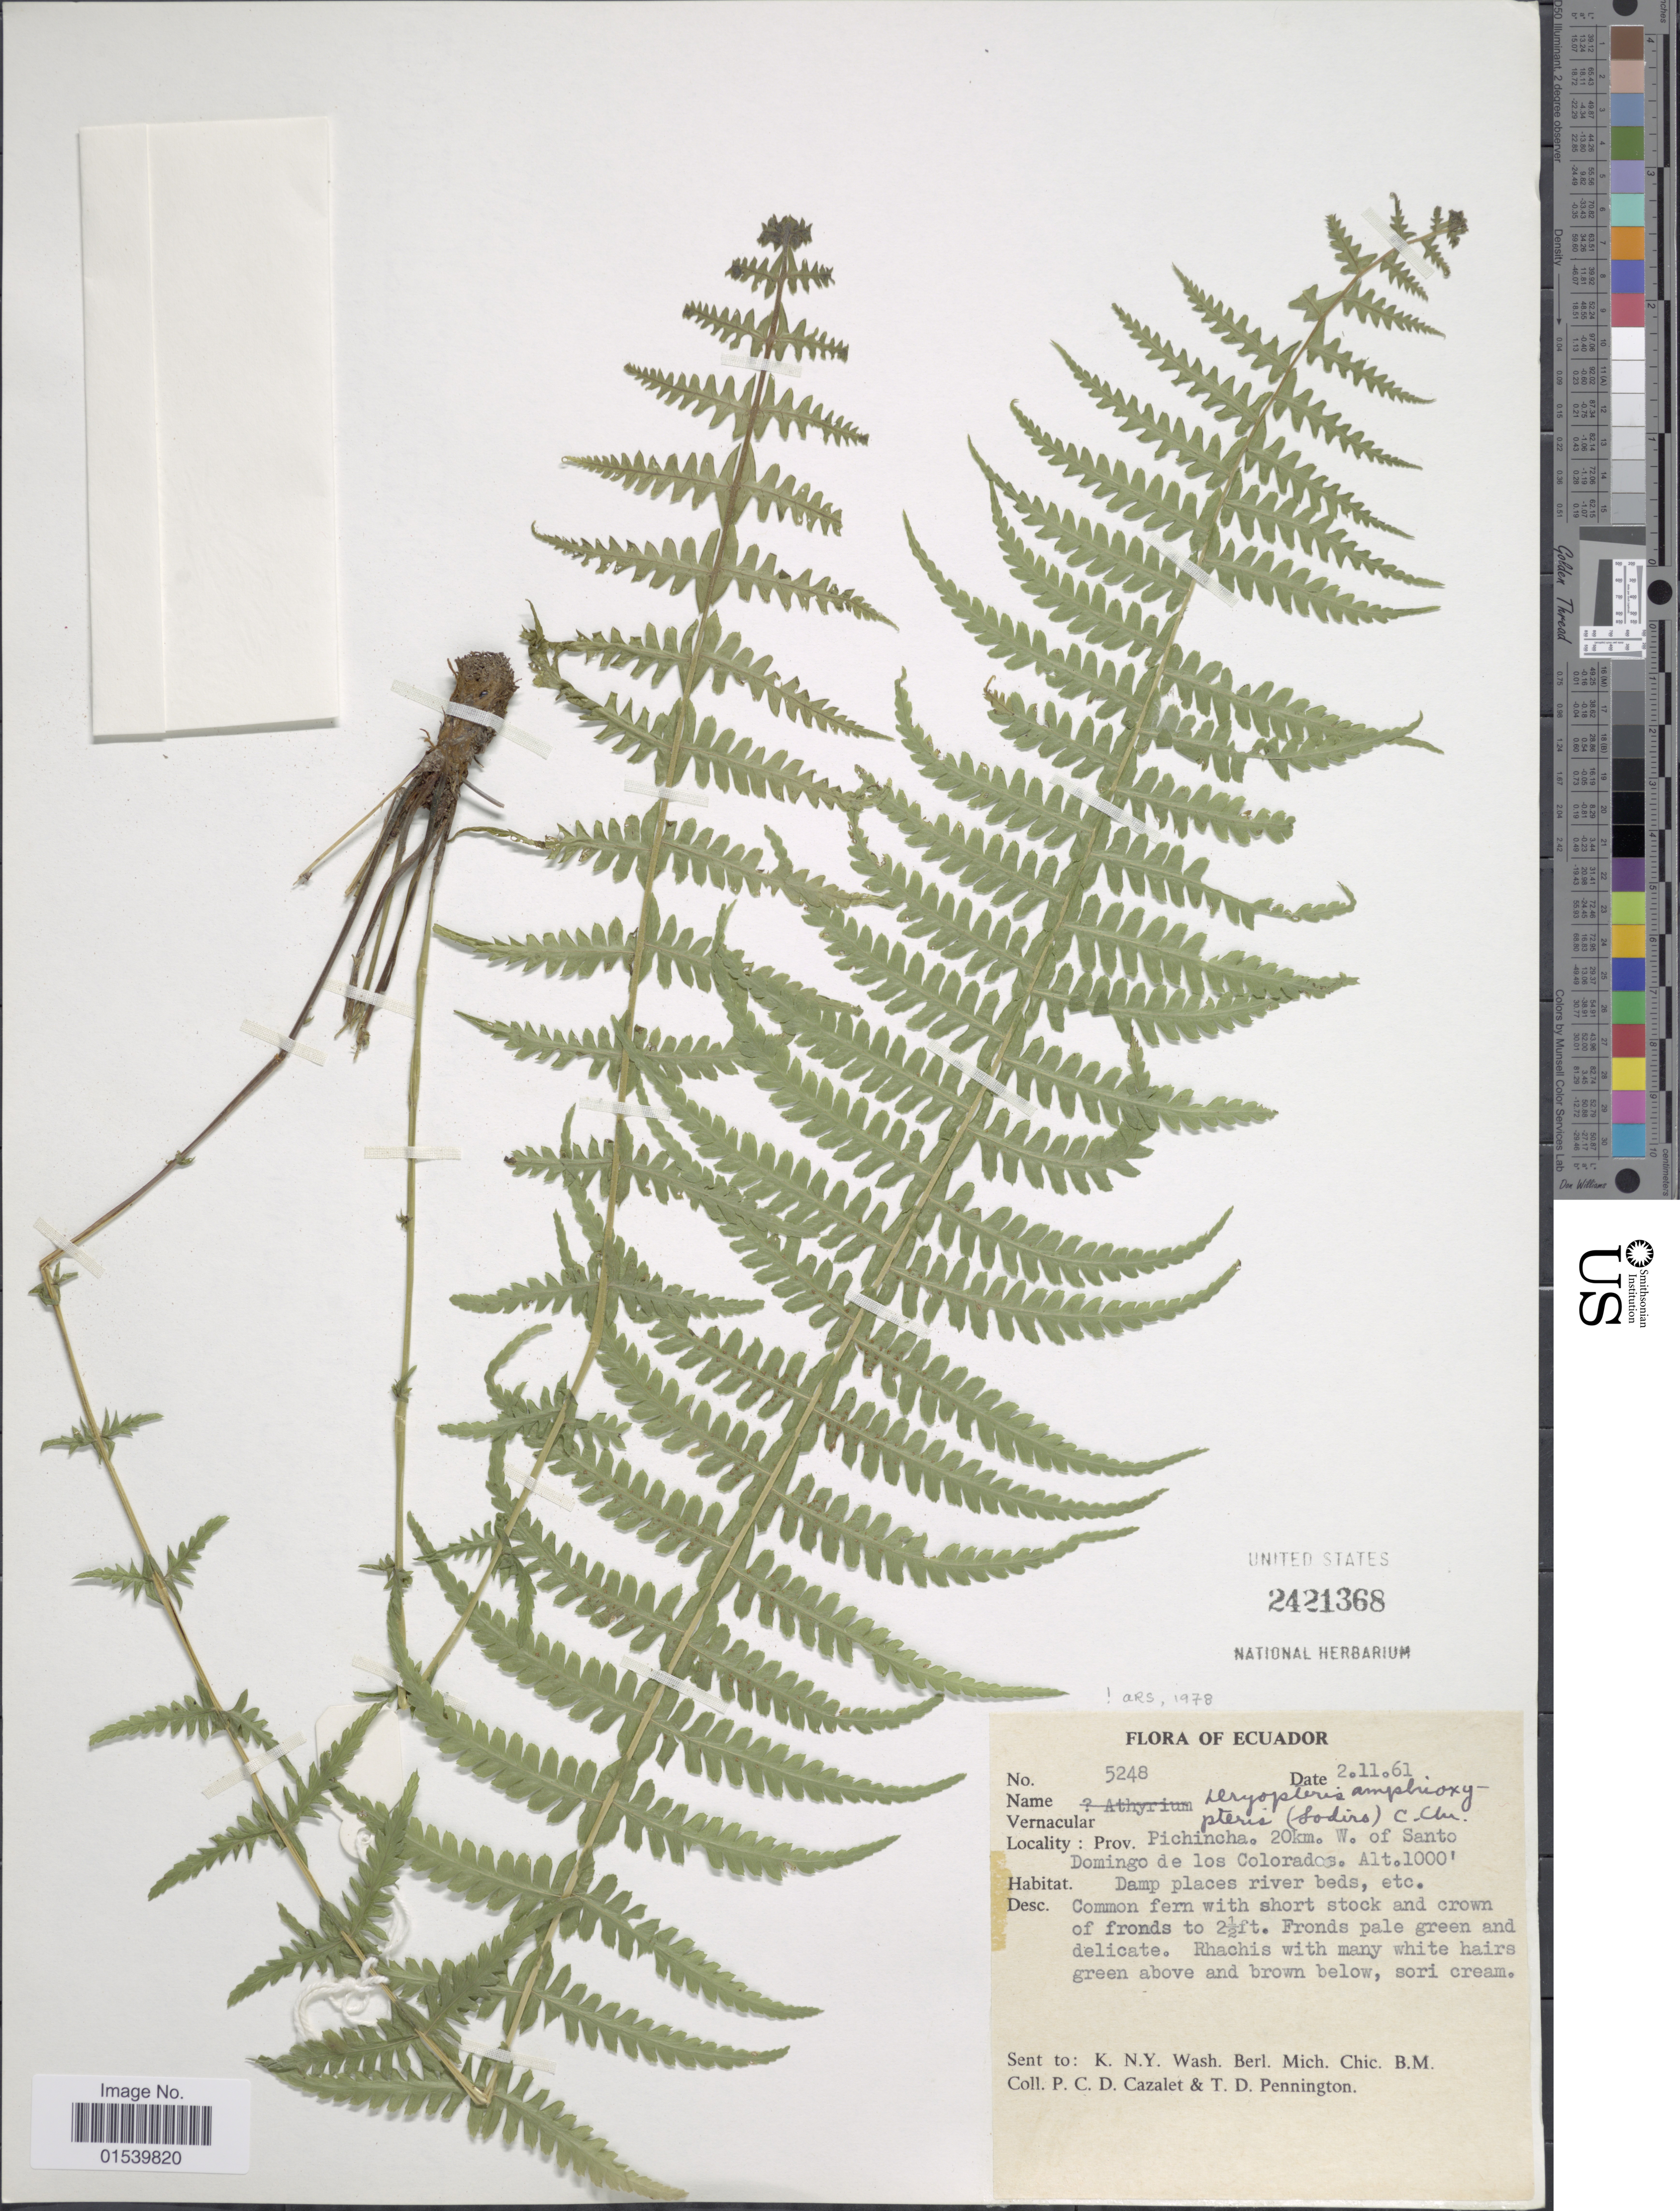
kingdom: Plantae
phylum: Tracheophyta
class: Polypodiopsida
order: Polypodiales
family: Thelypteridaceae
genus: Amauropelta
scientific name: Amauropelta amphioxypteris (Sodiro) comb. nov., ined. 2015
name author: (Sodiro)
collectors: P. C. D. Cazalet & T. D. Pennington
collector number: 5248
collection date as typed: Transcribed d/m/y: 2/11/61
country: Ecuador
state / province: Pichincha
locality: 20km. W. of Santo Domingo de los Colorados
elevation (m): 305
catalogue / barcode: US 2421368